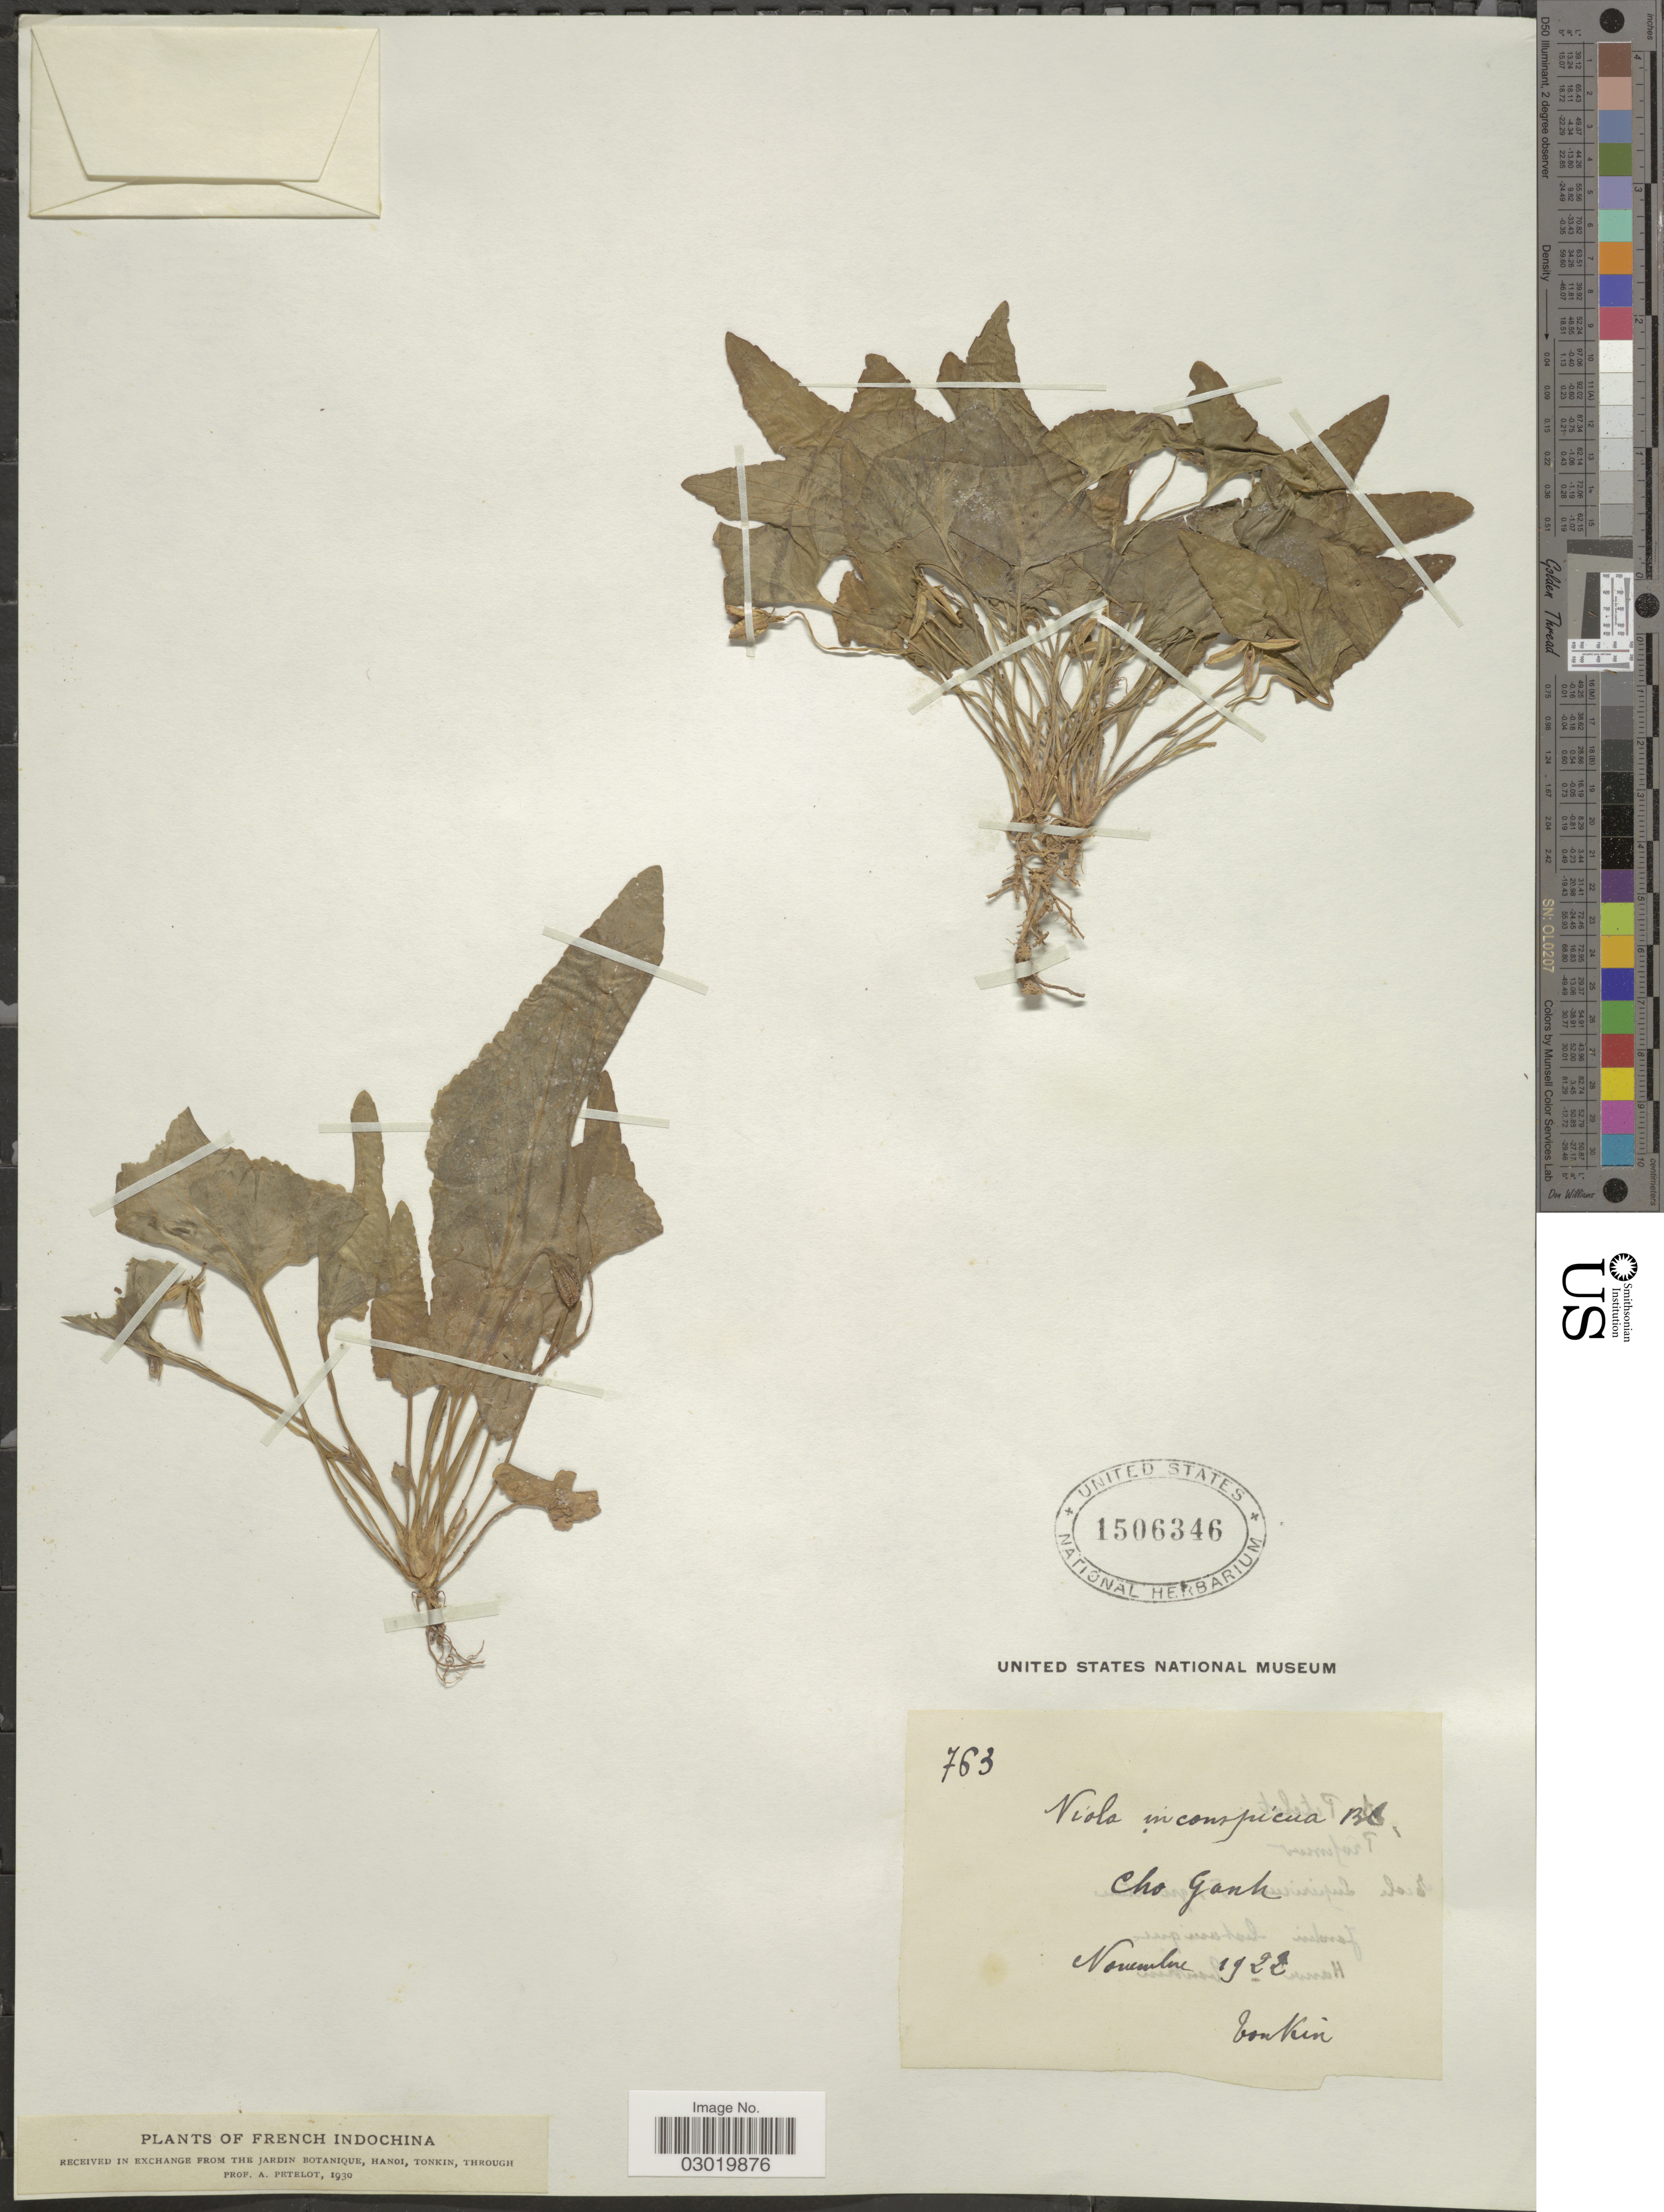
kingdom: Plantae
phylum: Tracheophyta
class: Magnoliopsida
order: Malpighiales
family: Violaceae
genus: Viola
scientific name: Viola inconspicua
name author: Blume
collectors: A. Petelot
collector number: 763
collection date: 1922-11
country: Vietnam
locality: Tonkin. Cho Ganh.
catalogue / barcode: US 1506346